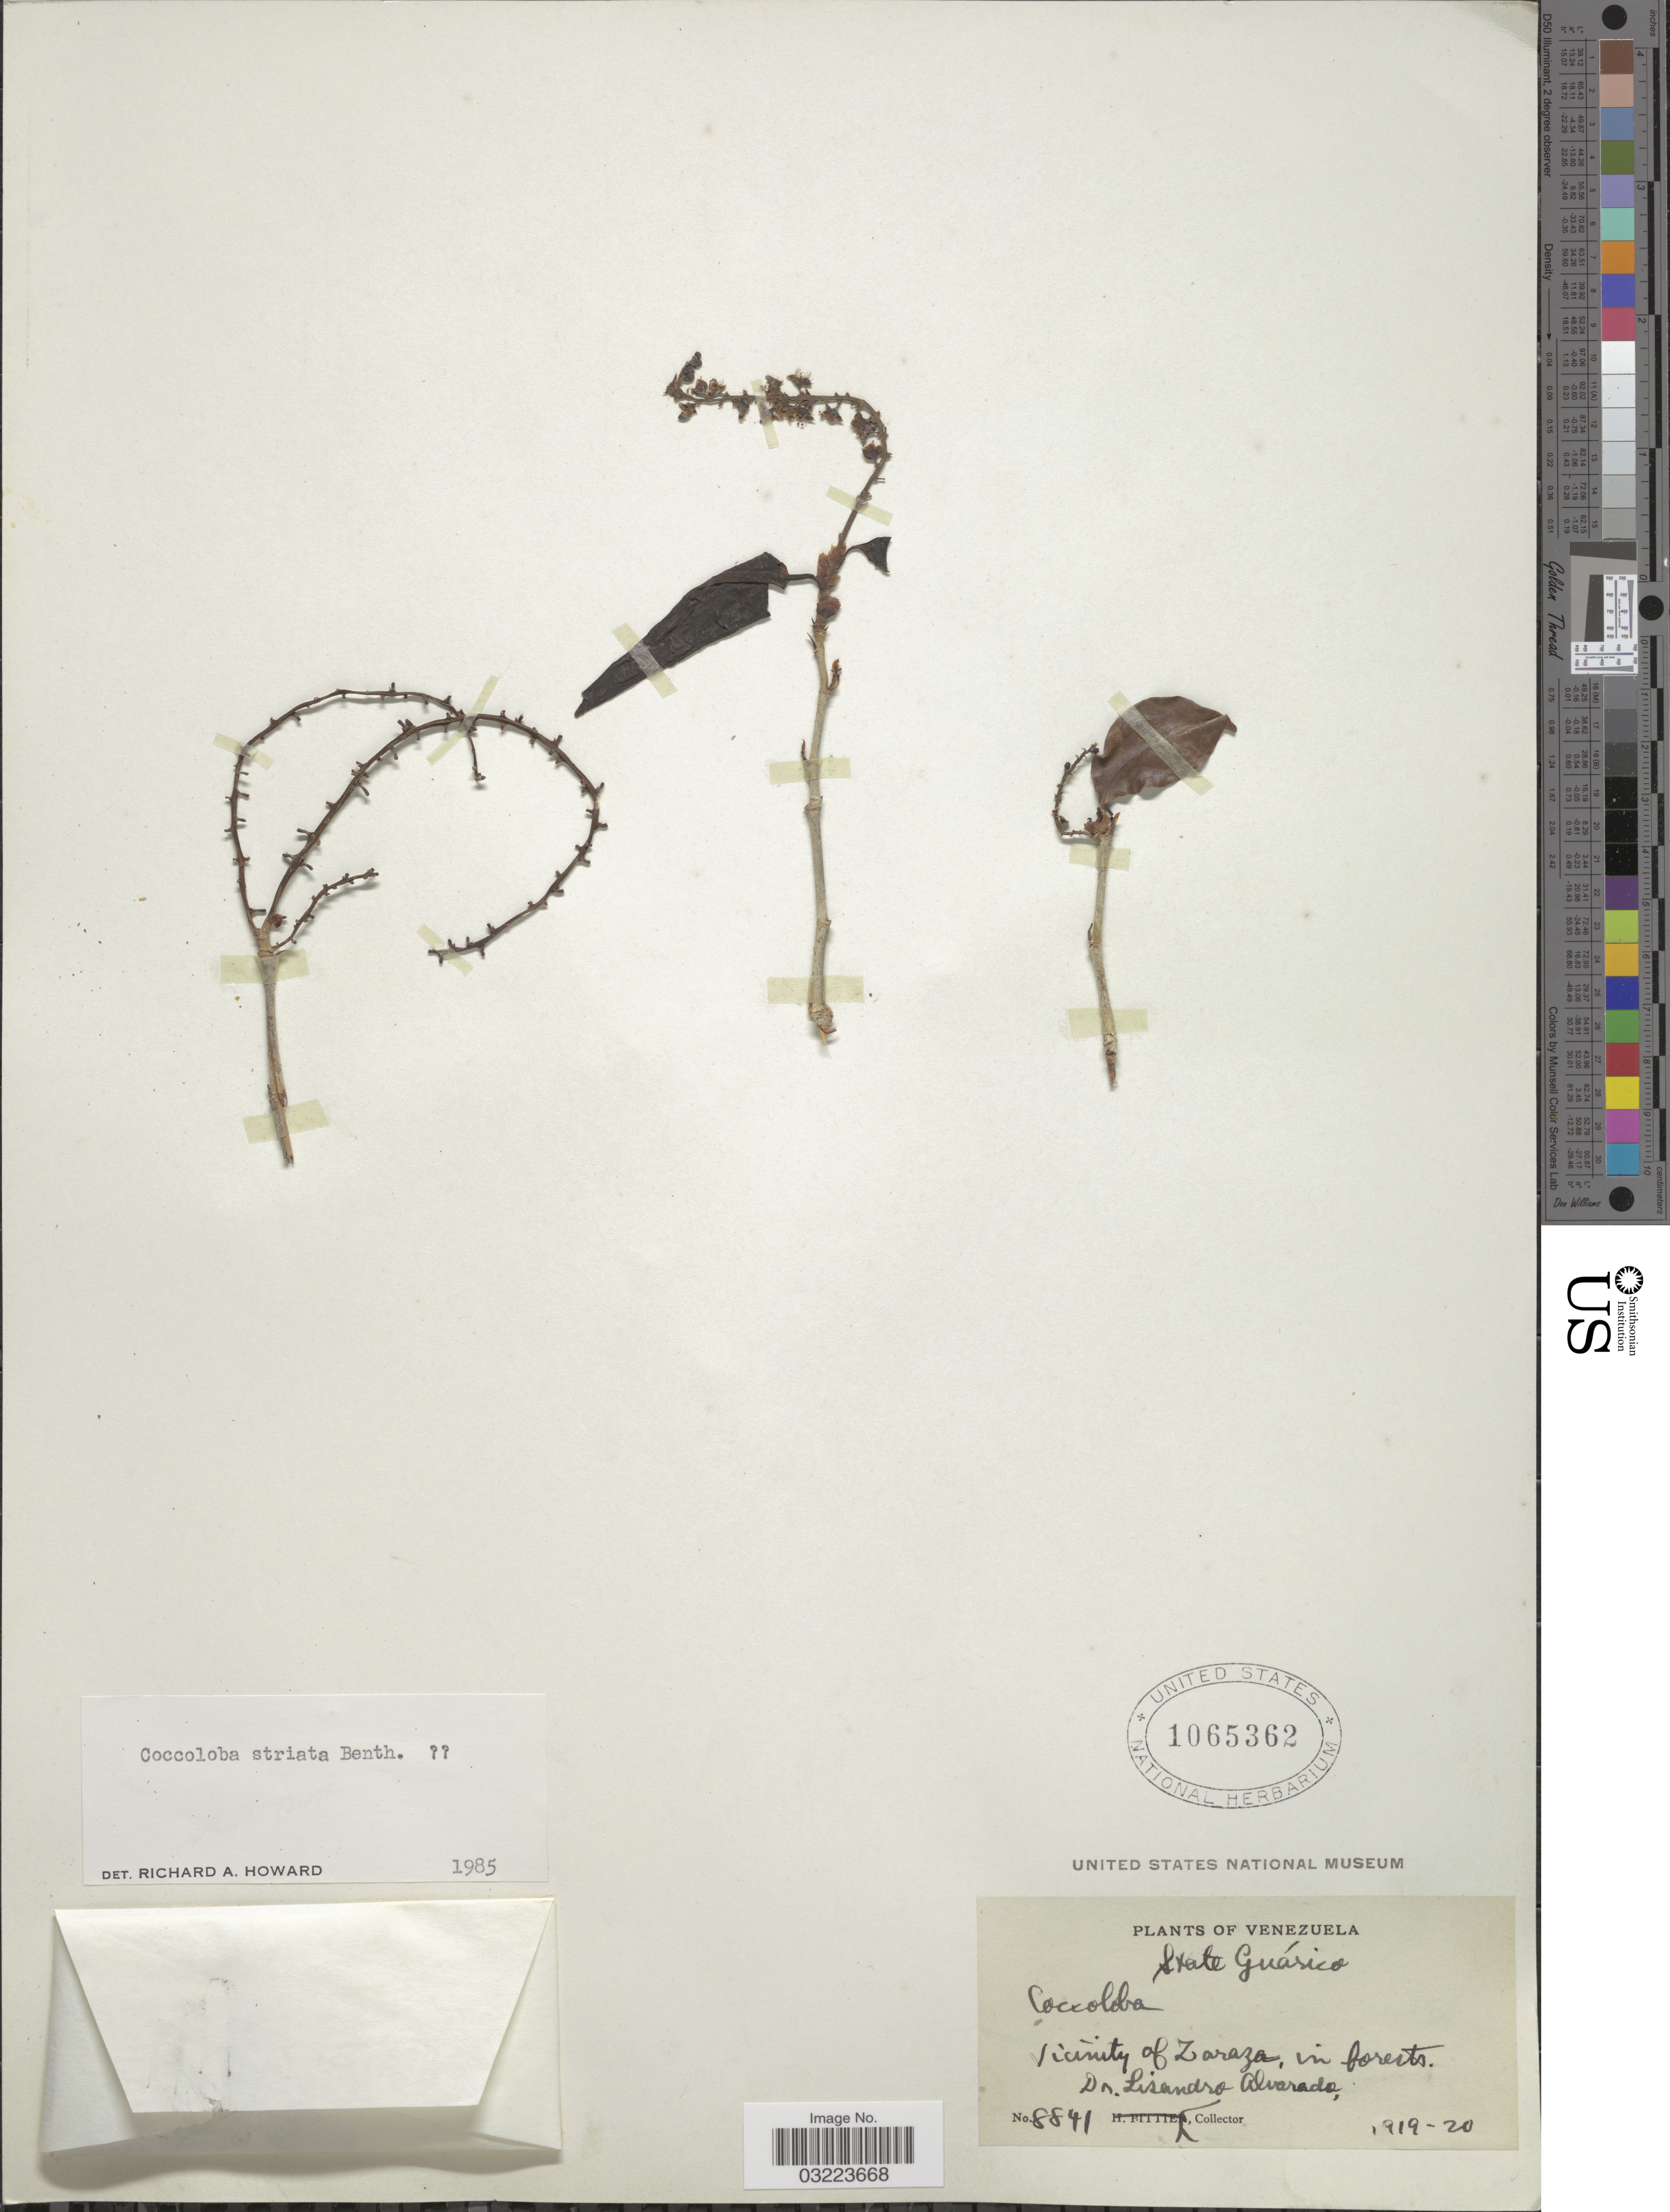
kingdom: Plantae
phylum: Tracheophyta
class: Magnoliopsida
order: Caryophyllales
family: Polygonaceae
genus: Coccoloba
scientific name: Coccoloba striata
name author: Benth.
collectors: L. Alvarado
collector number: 8841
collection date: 1919/1920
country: Venezuela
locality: Stgate Guásico. Vicinity of Zaraza, in forests.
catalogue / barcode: US 1065362